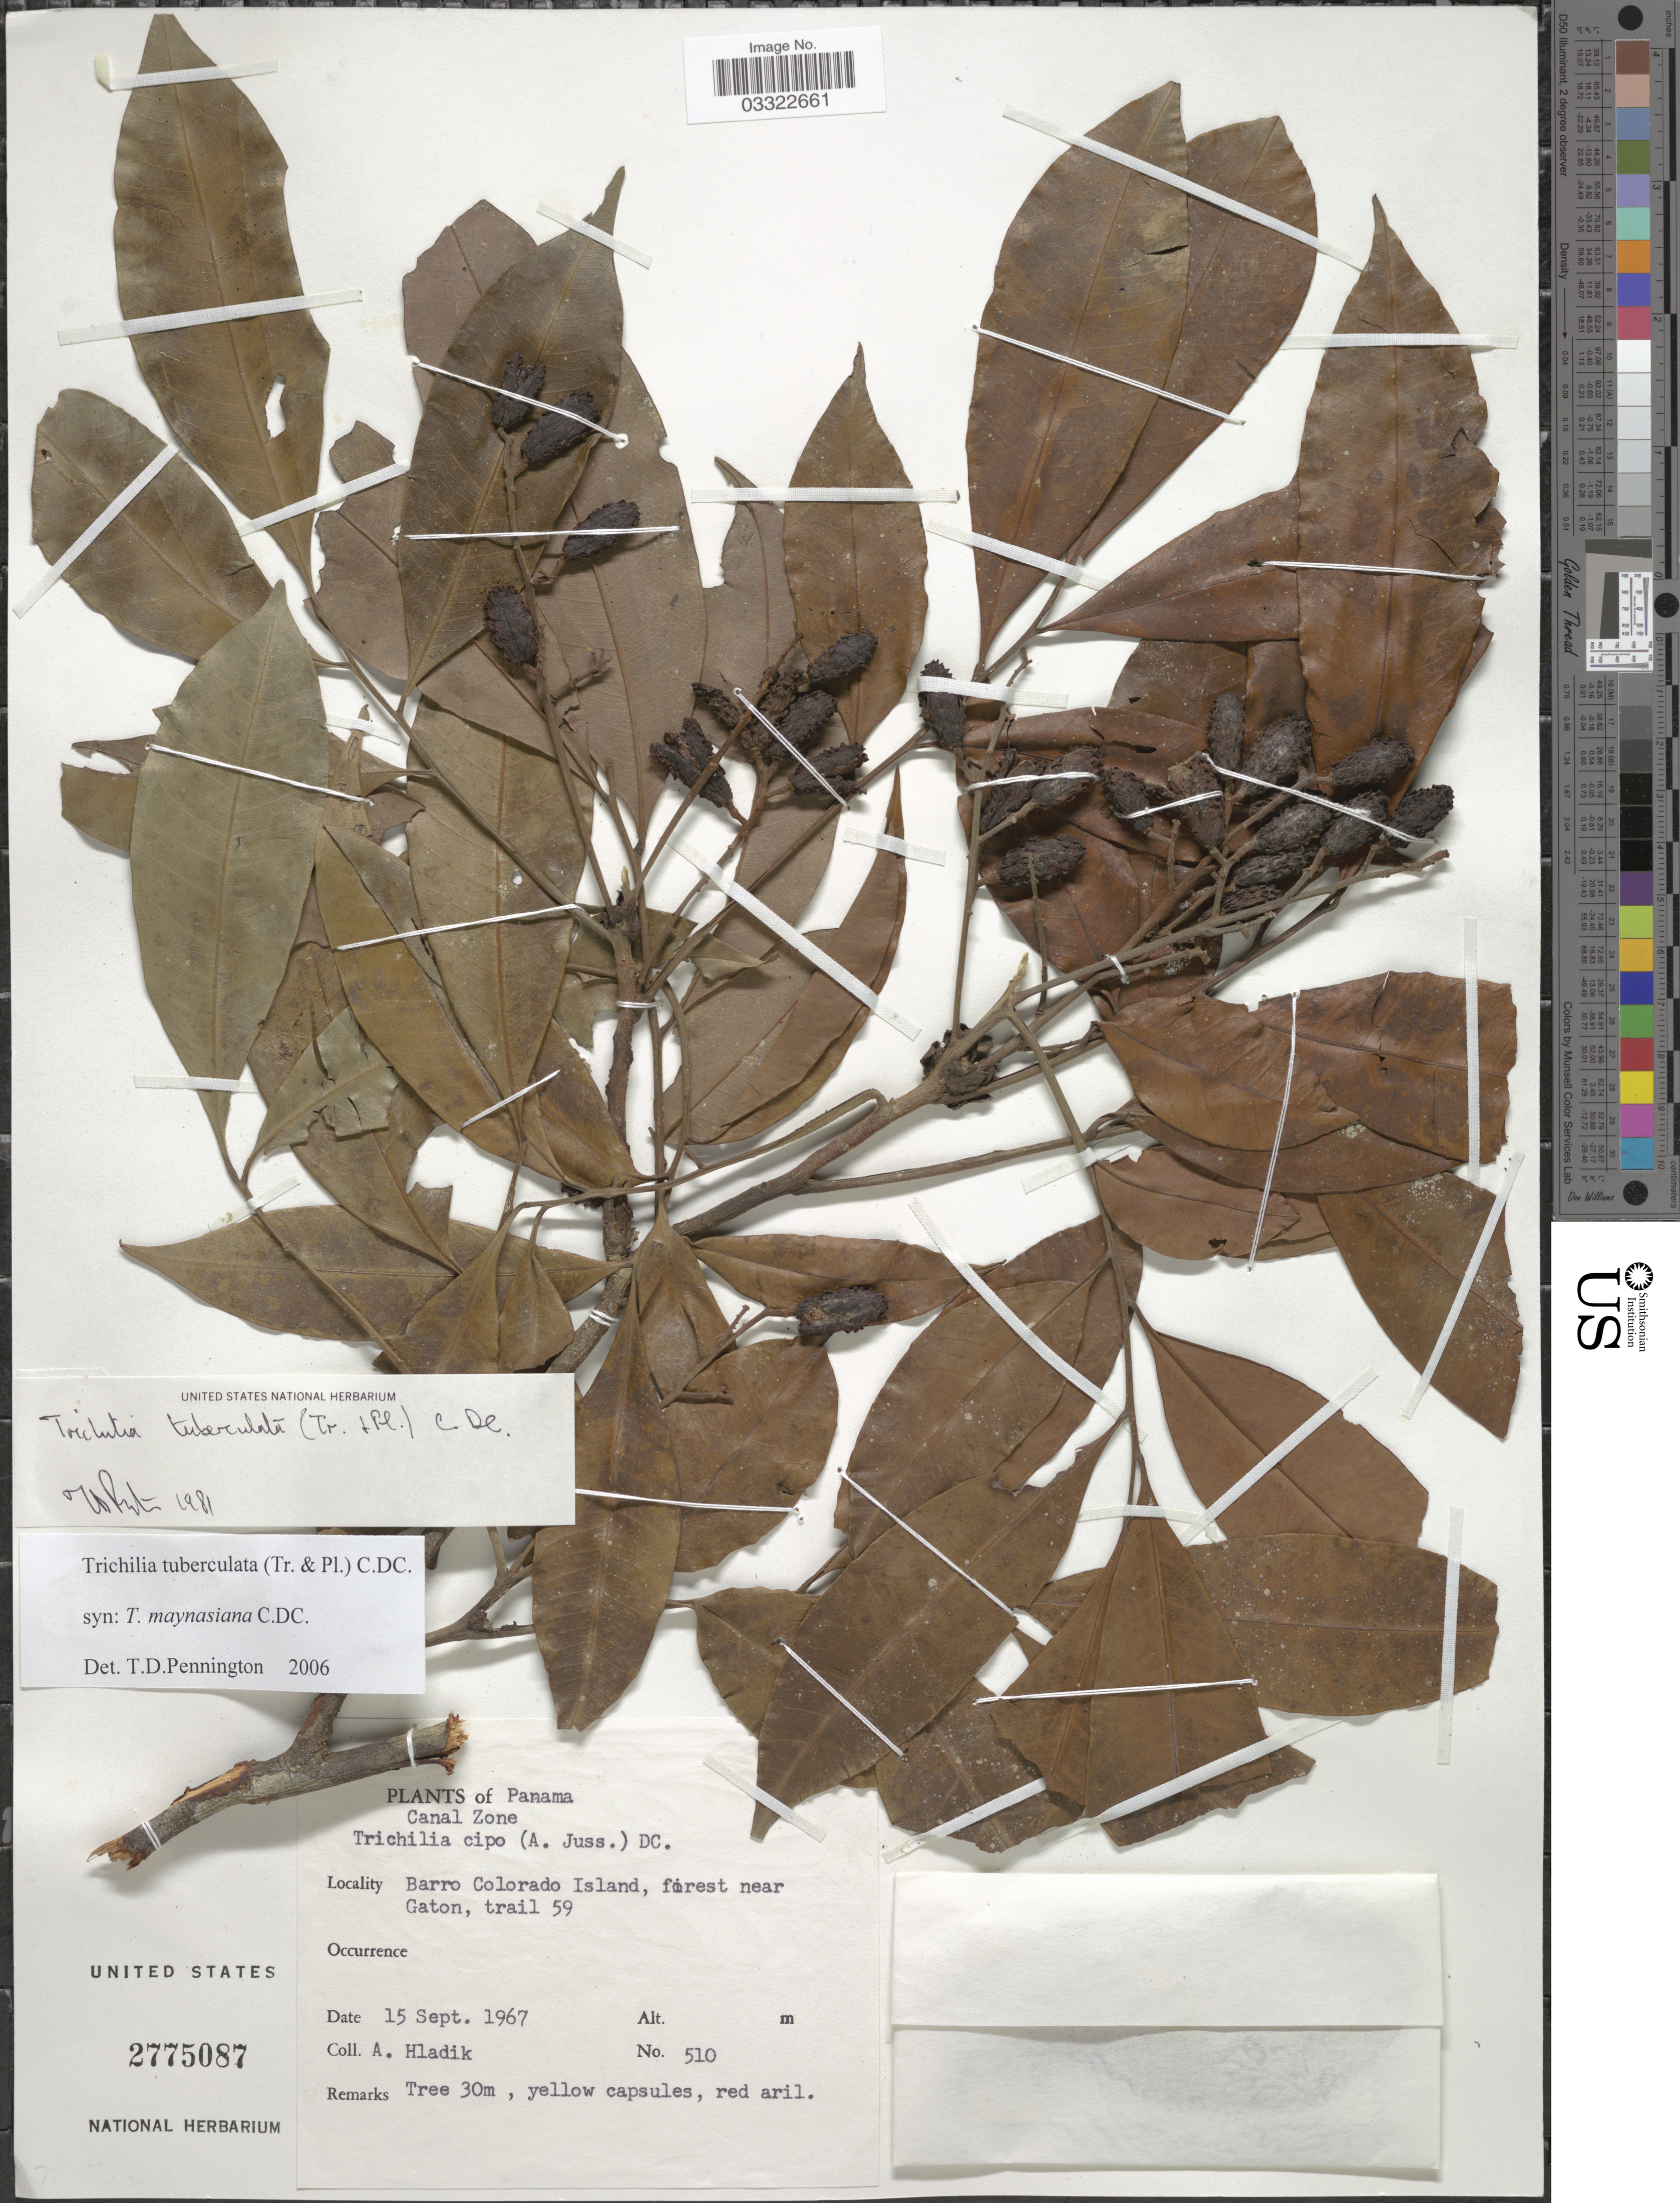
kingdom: Plantae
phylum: Tracheophyta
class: Magnoliopsida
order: Sapindales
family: Meliaceae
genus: Trichilia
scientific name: Trichilia tuberculata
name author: (Triana & Planch.) C. DC.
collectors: A. Hladik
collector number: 510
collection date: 1967-09-15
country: Panama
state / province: Panamá Oeste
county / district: Canal Zone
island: Barro Colorado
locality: Canal Zone. Barro Colorado Island, forest near Gaton, trail 59.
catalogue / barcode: US 2775087